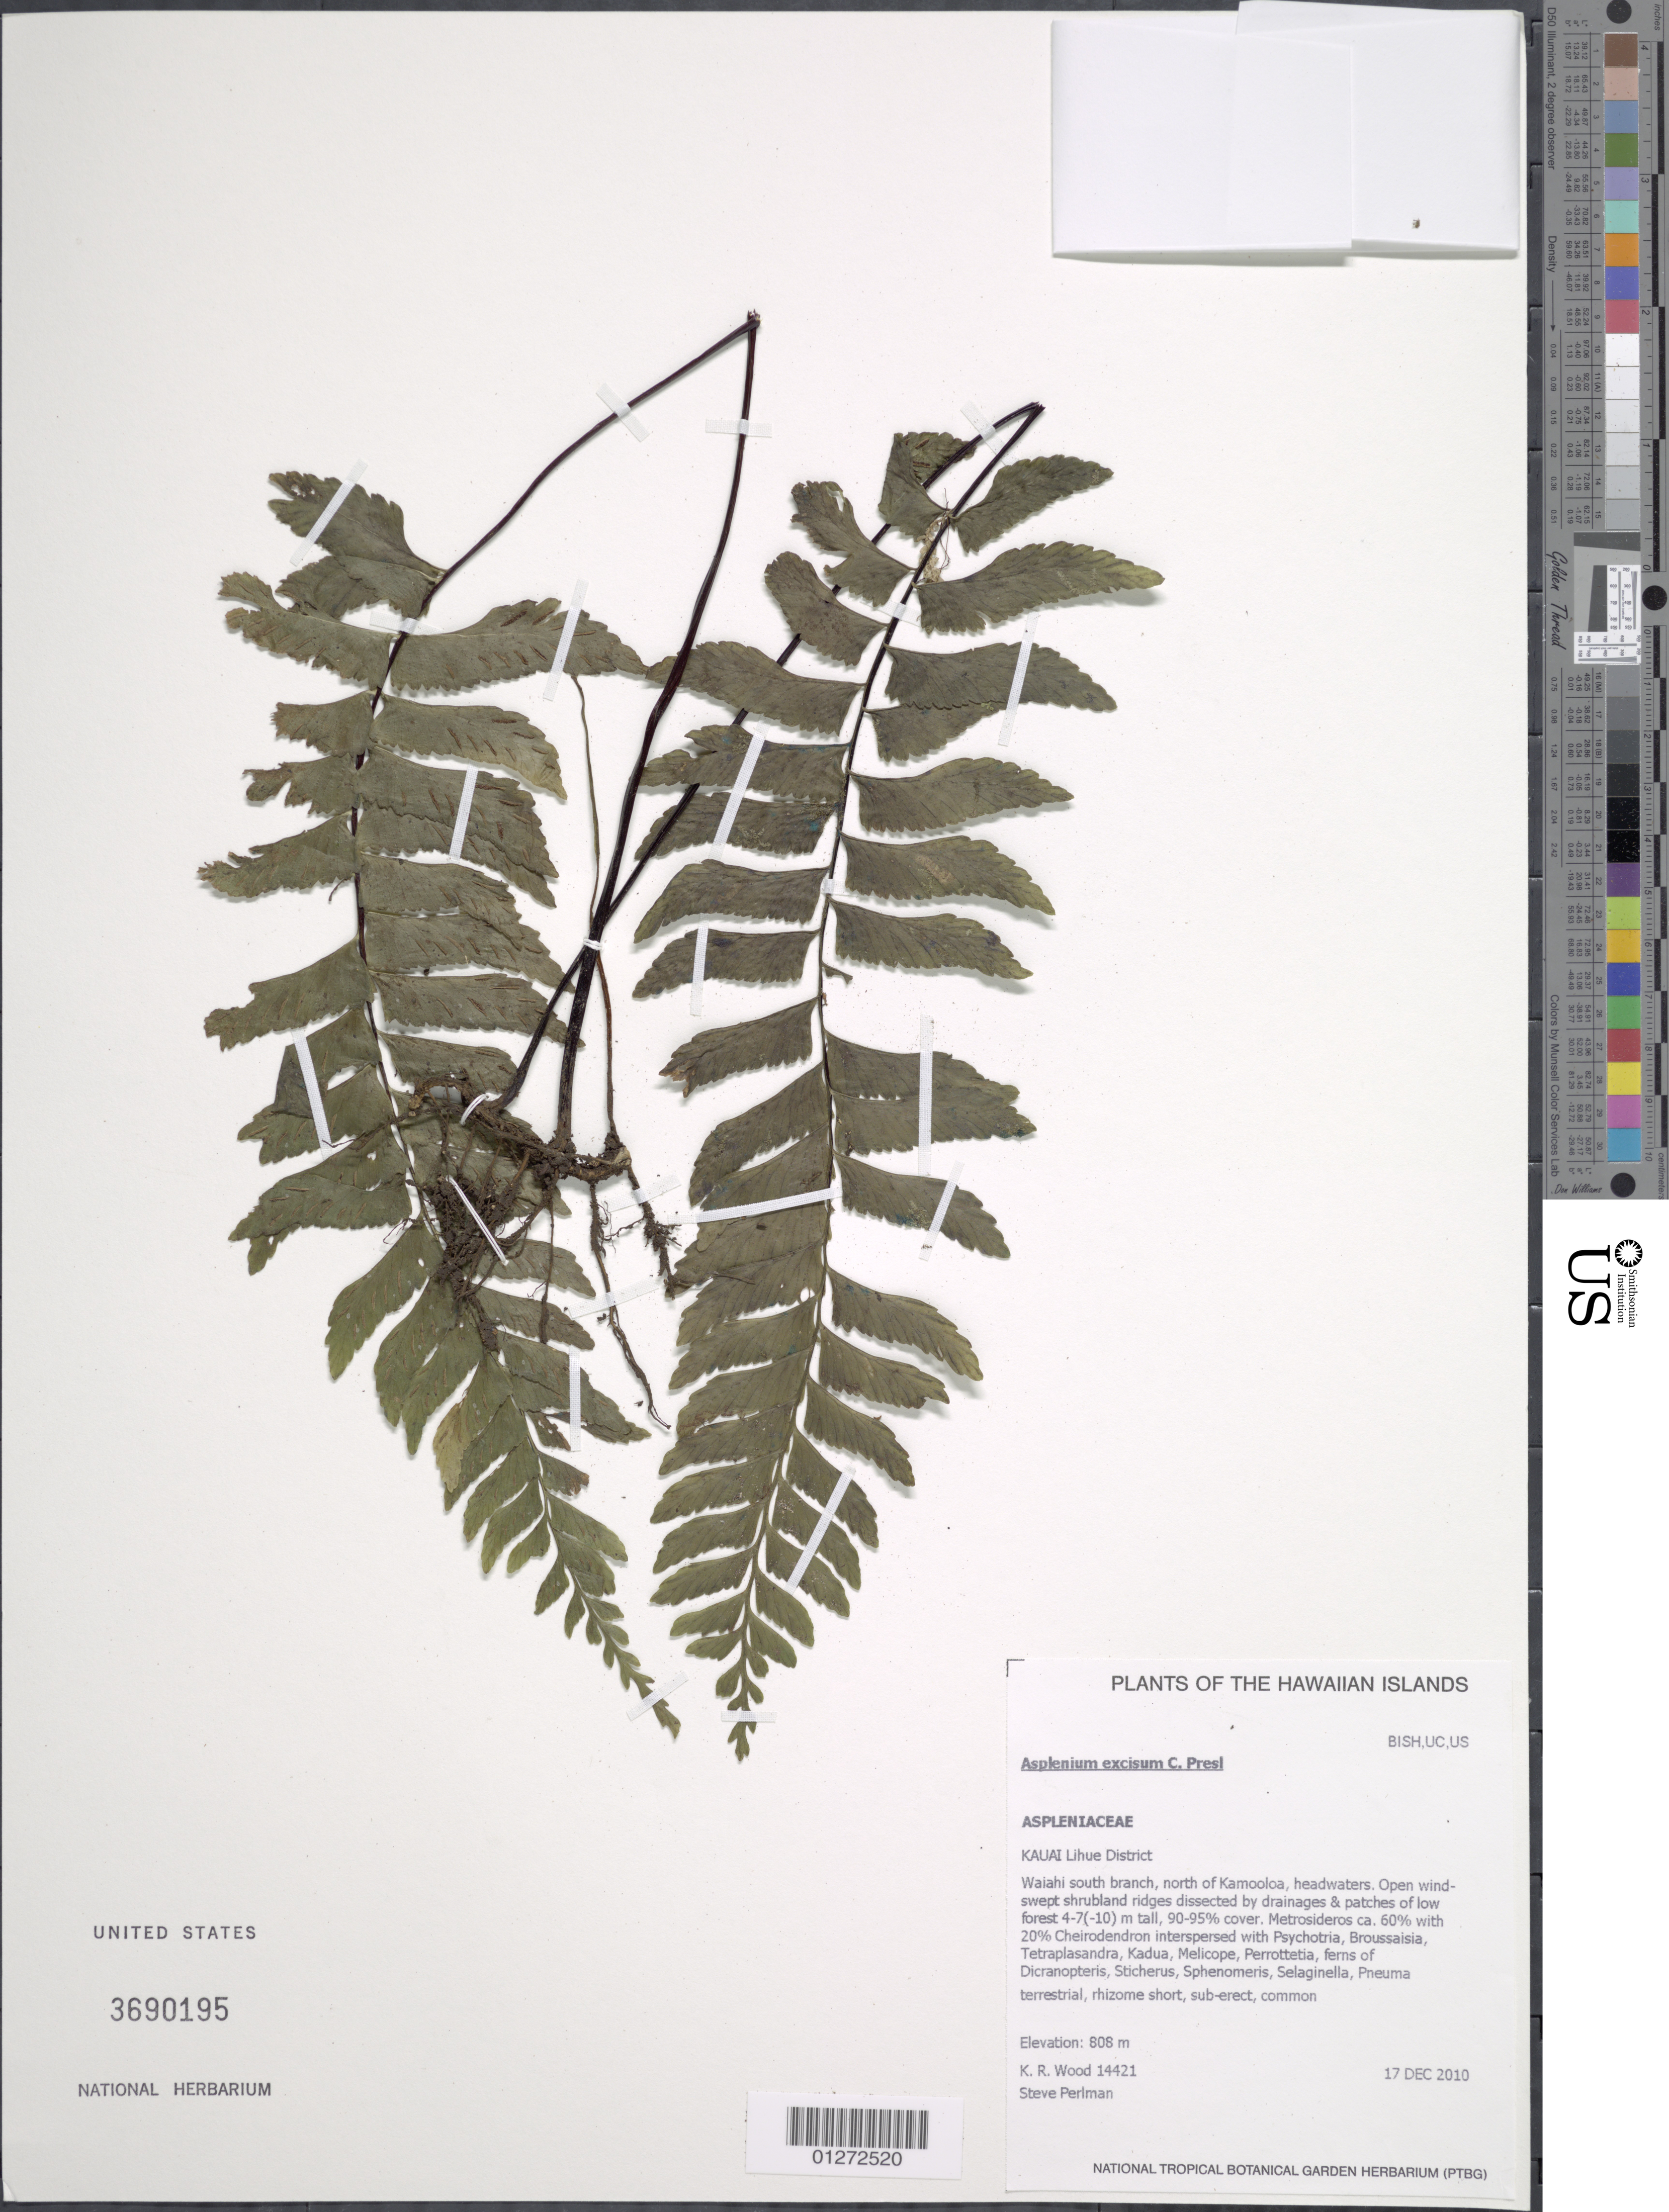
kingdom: Plantae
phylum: Tracheophyta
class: Polypodiopsida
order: Polypodiales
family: Aspleniaceae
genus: Hymenasplenium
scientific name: Hymenasplenium unilaterale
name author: (Lam.) Hayata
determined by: Smith, Alan R., (UC)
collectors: K. R. Wood & S. P. Perlman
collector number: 14421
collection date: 2010-12-17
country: United States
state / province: Hawaii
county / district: Kauai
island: Kaua'i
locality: Lihue District, Waiahi south branch, north of Kamooloa, headwaters.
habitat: Open windswept shrubland ridges dissected by drainages and patches of low forest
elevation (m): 808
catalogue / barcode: US 3690195